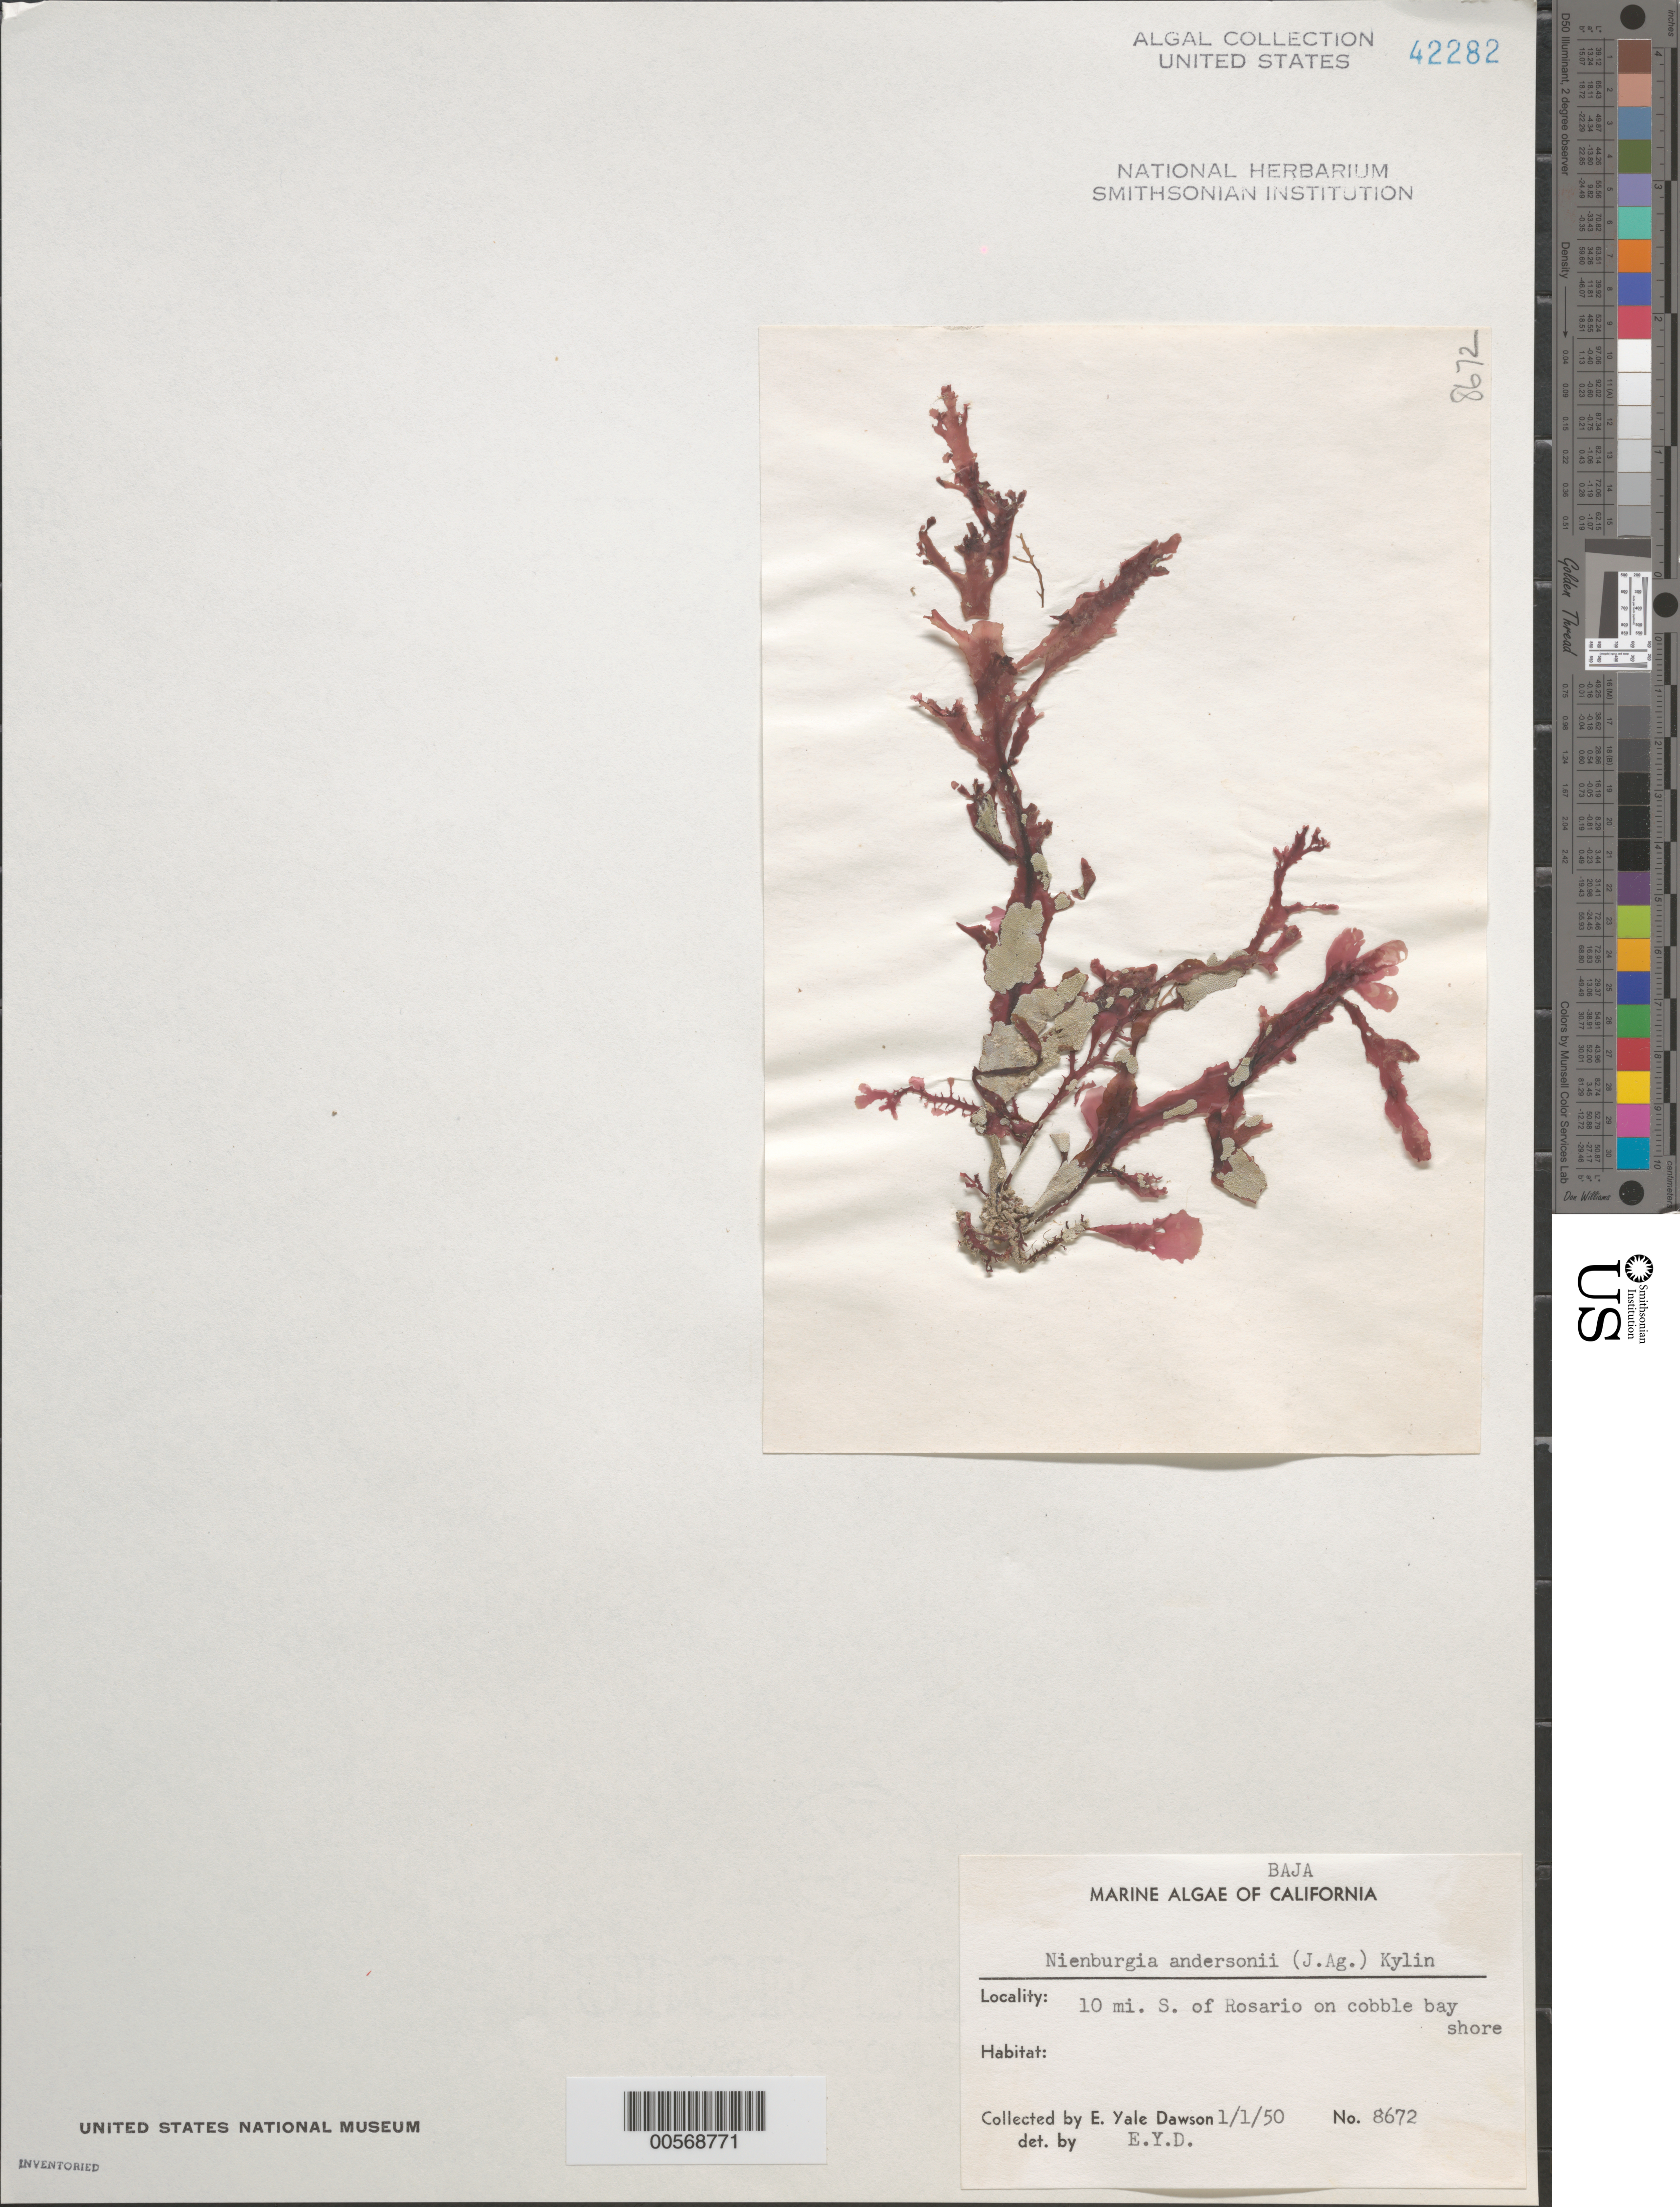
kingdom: Plantae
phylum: Rhodophyta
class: Florideophyceae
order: Ceramiales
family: Delesseriaceae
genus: Nienburgia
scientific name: Nienburgia andersoniana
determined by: Dawson, E. Y.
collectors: E. Y. Dawson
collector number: EYD 8672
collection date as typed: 01 Jan 1950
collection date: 1950-01-01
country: Mexico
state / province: Baja California Norte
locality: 10 miles south of Rosario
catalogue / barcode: US 42282